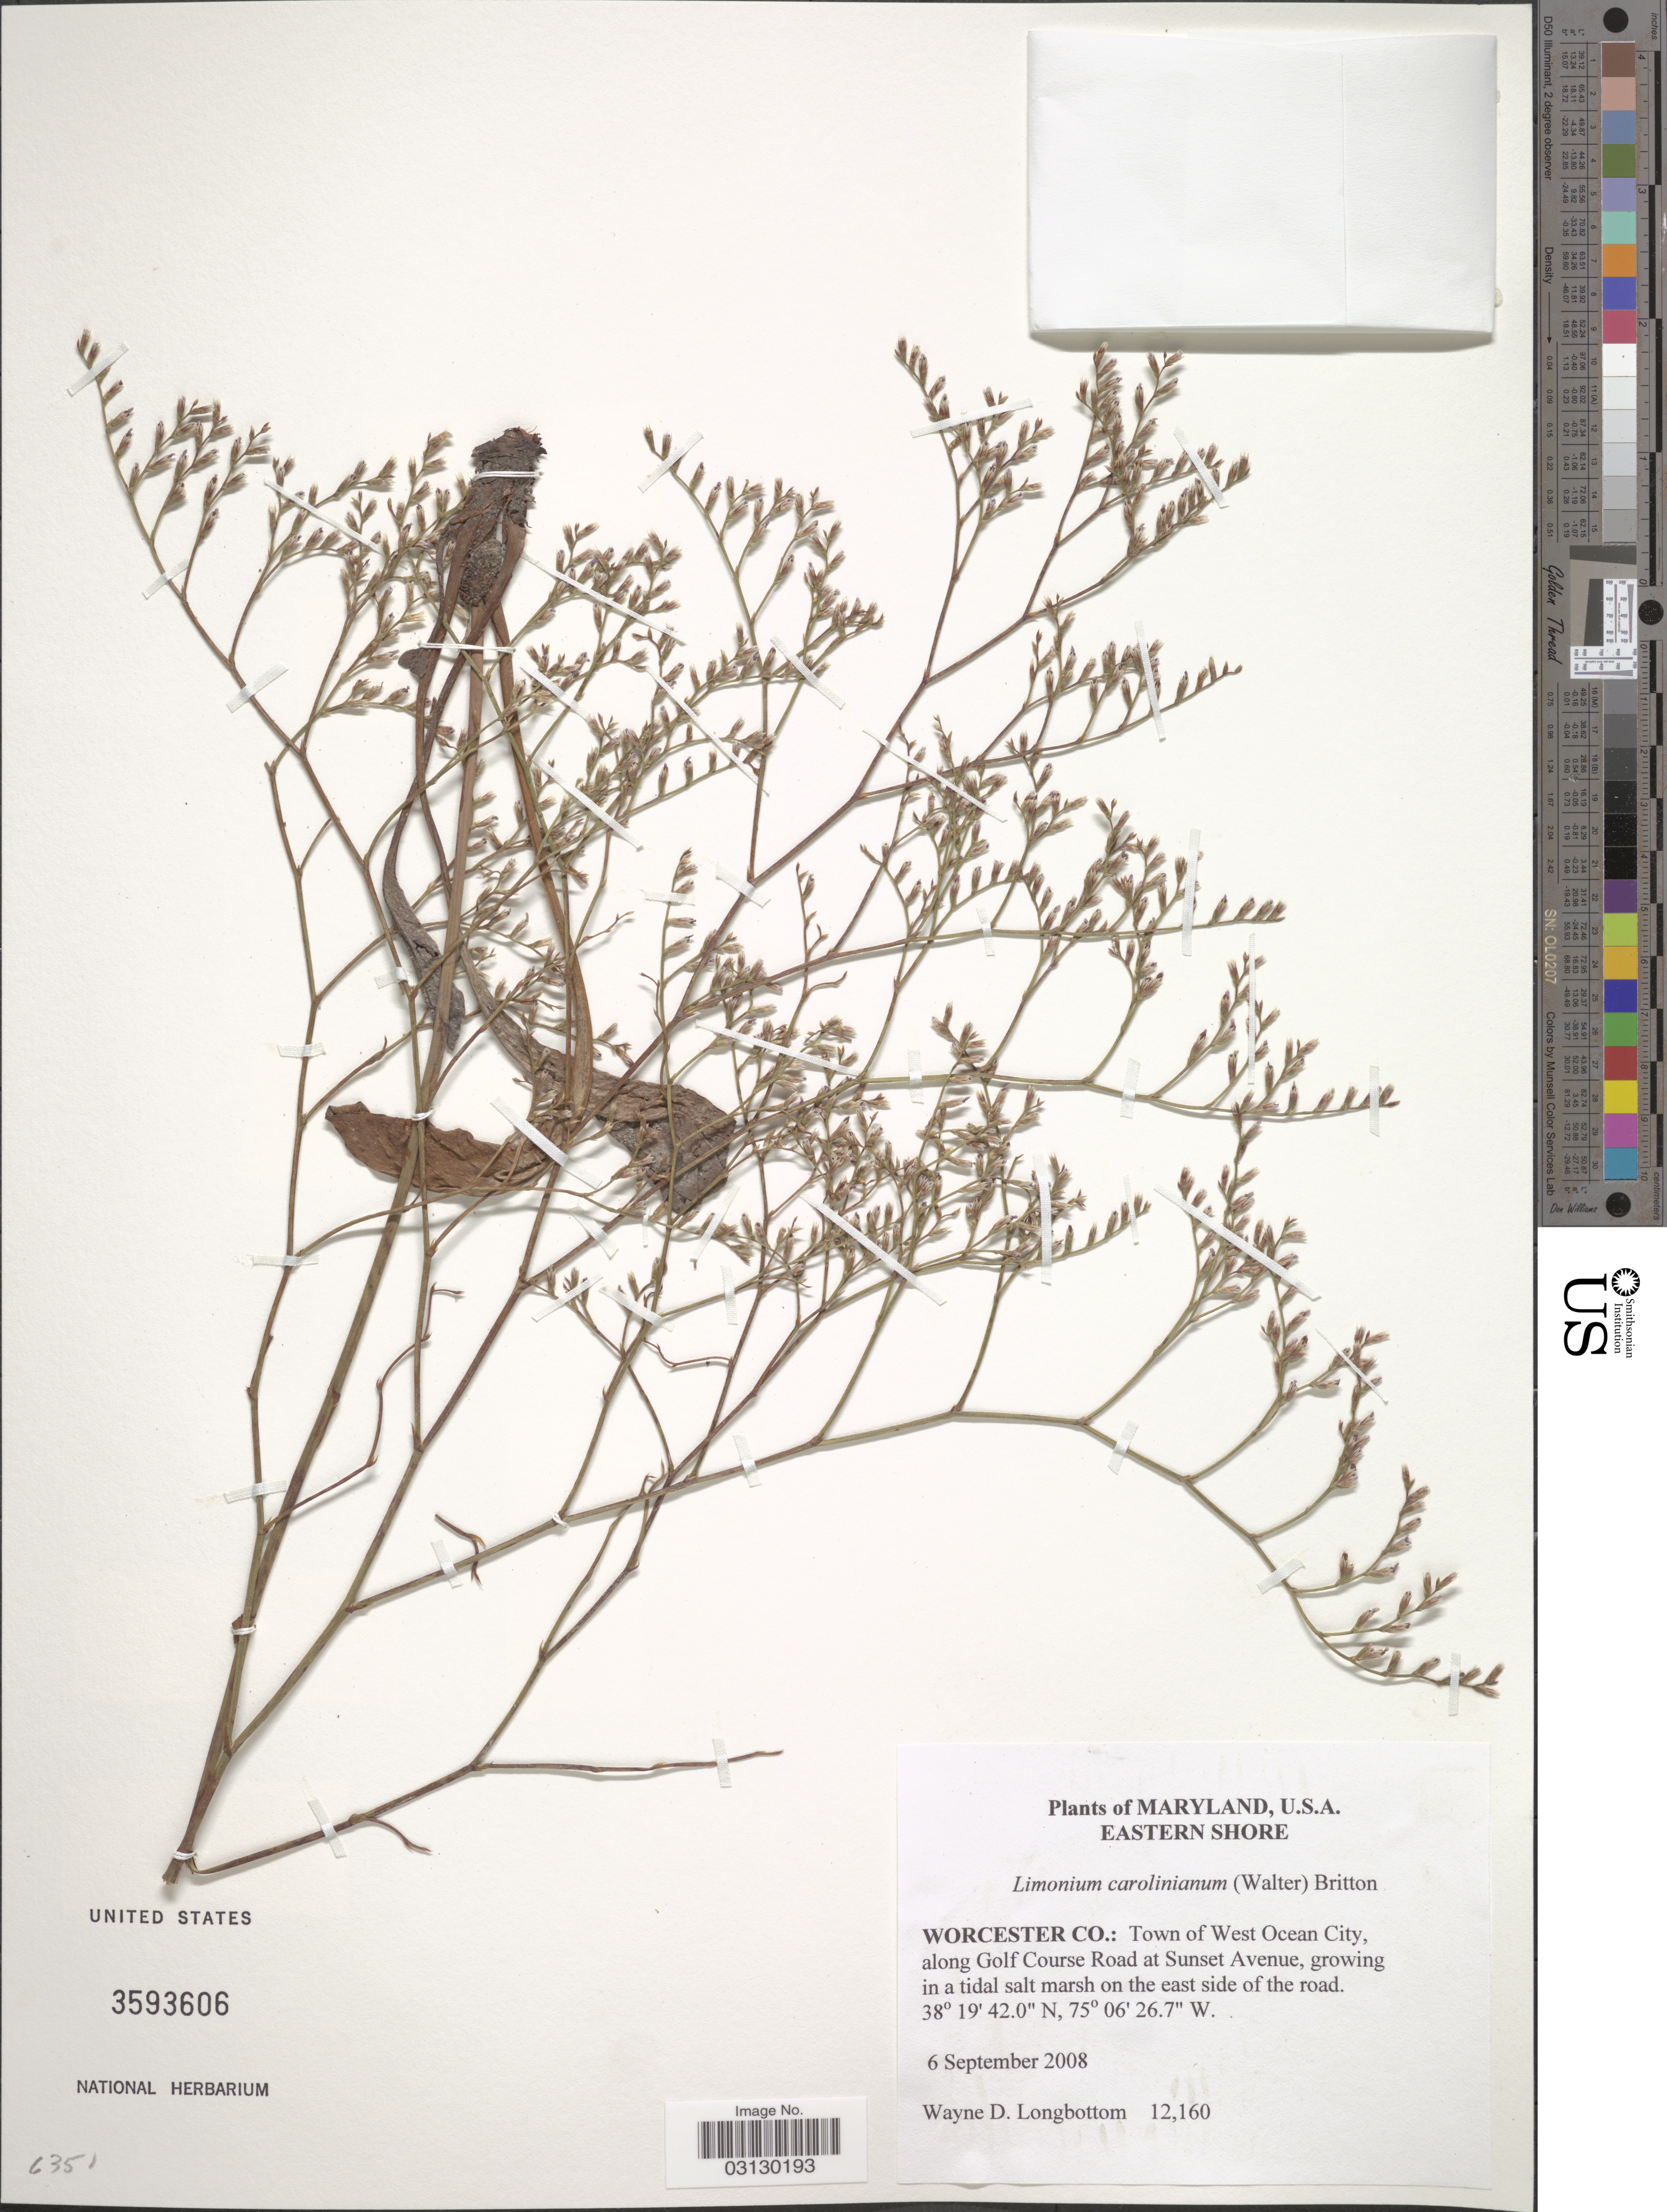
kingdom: Plantae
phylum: Tracheophyta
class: Magnoliopsida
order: Caryophyllales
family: Plumbaginaceae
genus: Limonium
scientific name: Limonium carolinianum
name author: (Walter) Britton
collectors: W. D. Longbottom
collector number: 12160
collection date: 2008-09-06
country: United States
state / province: Maryland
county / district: Worcester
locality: Eastern Shore. Worcester Co.: Town of West Ocean City, along Golf Course Road at Sunset Avenue.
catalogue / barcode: US 3593606